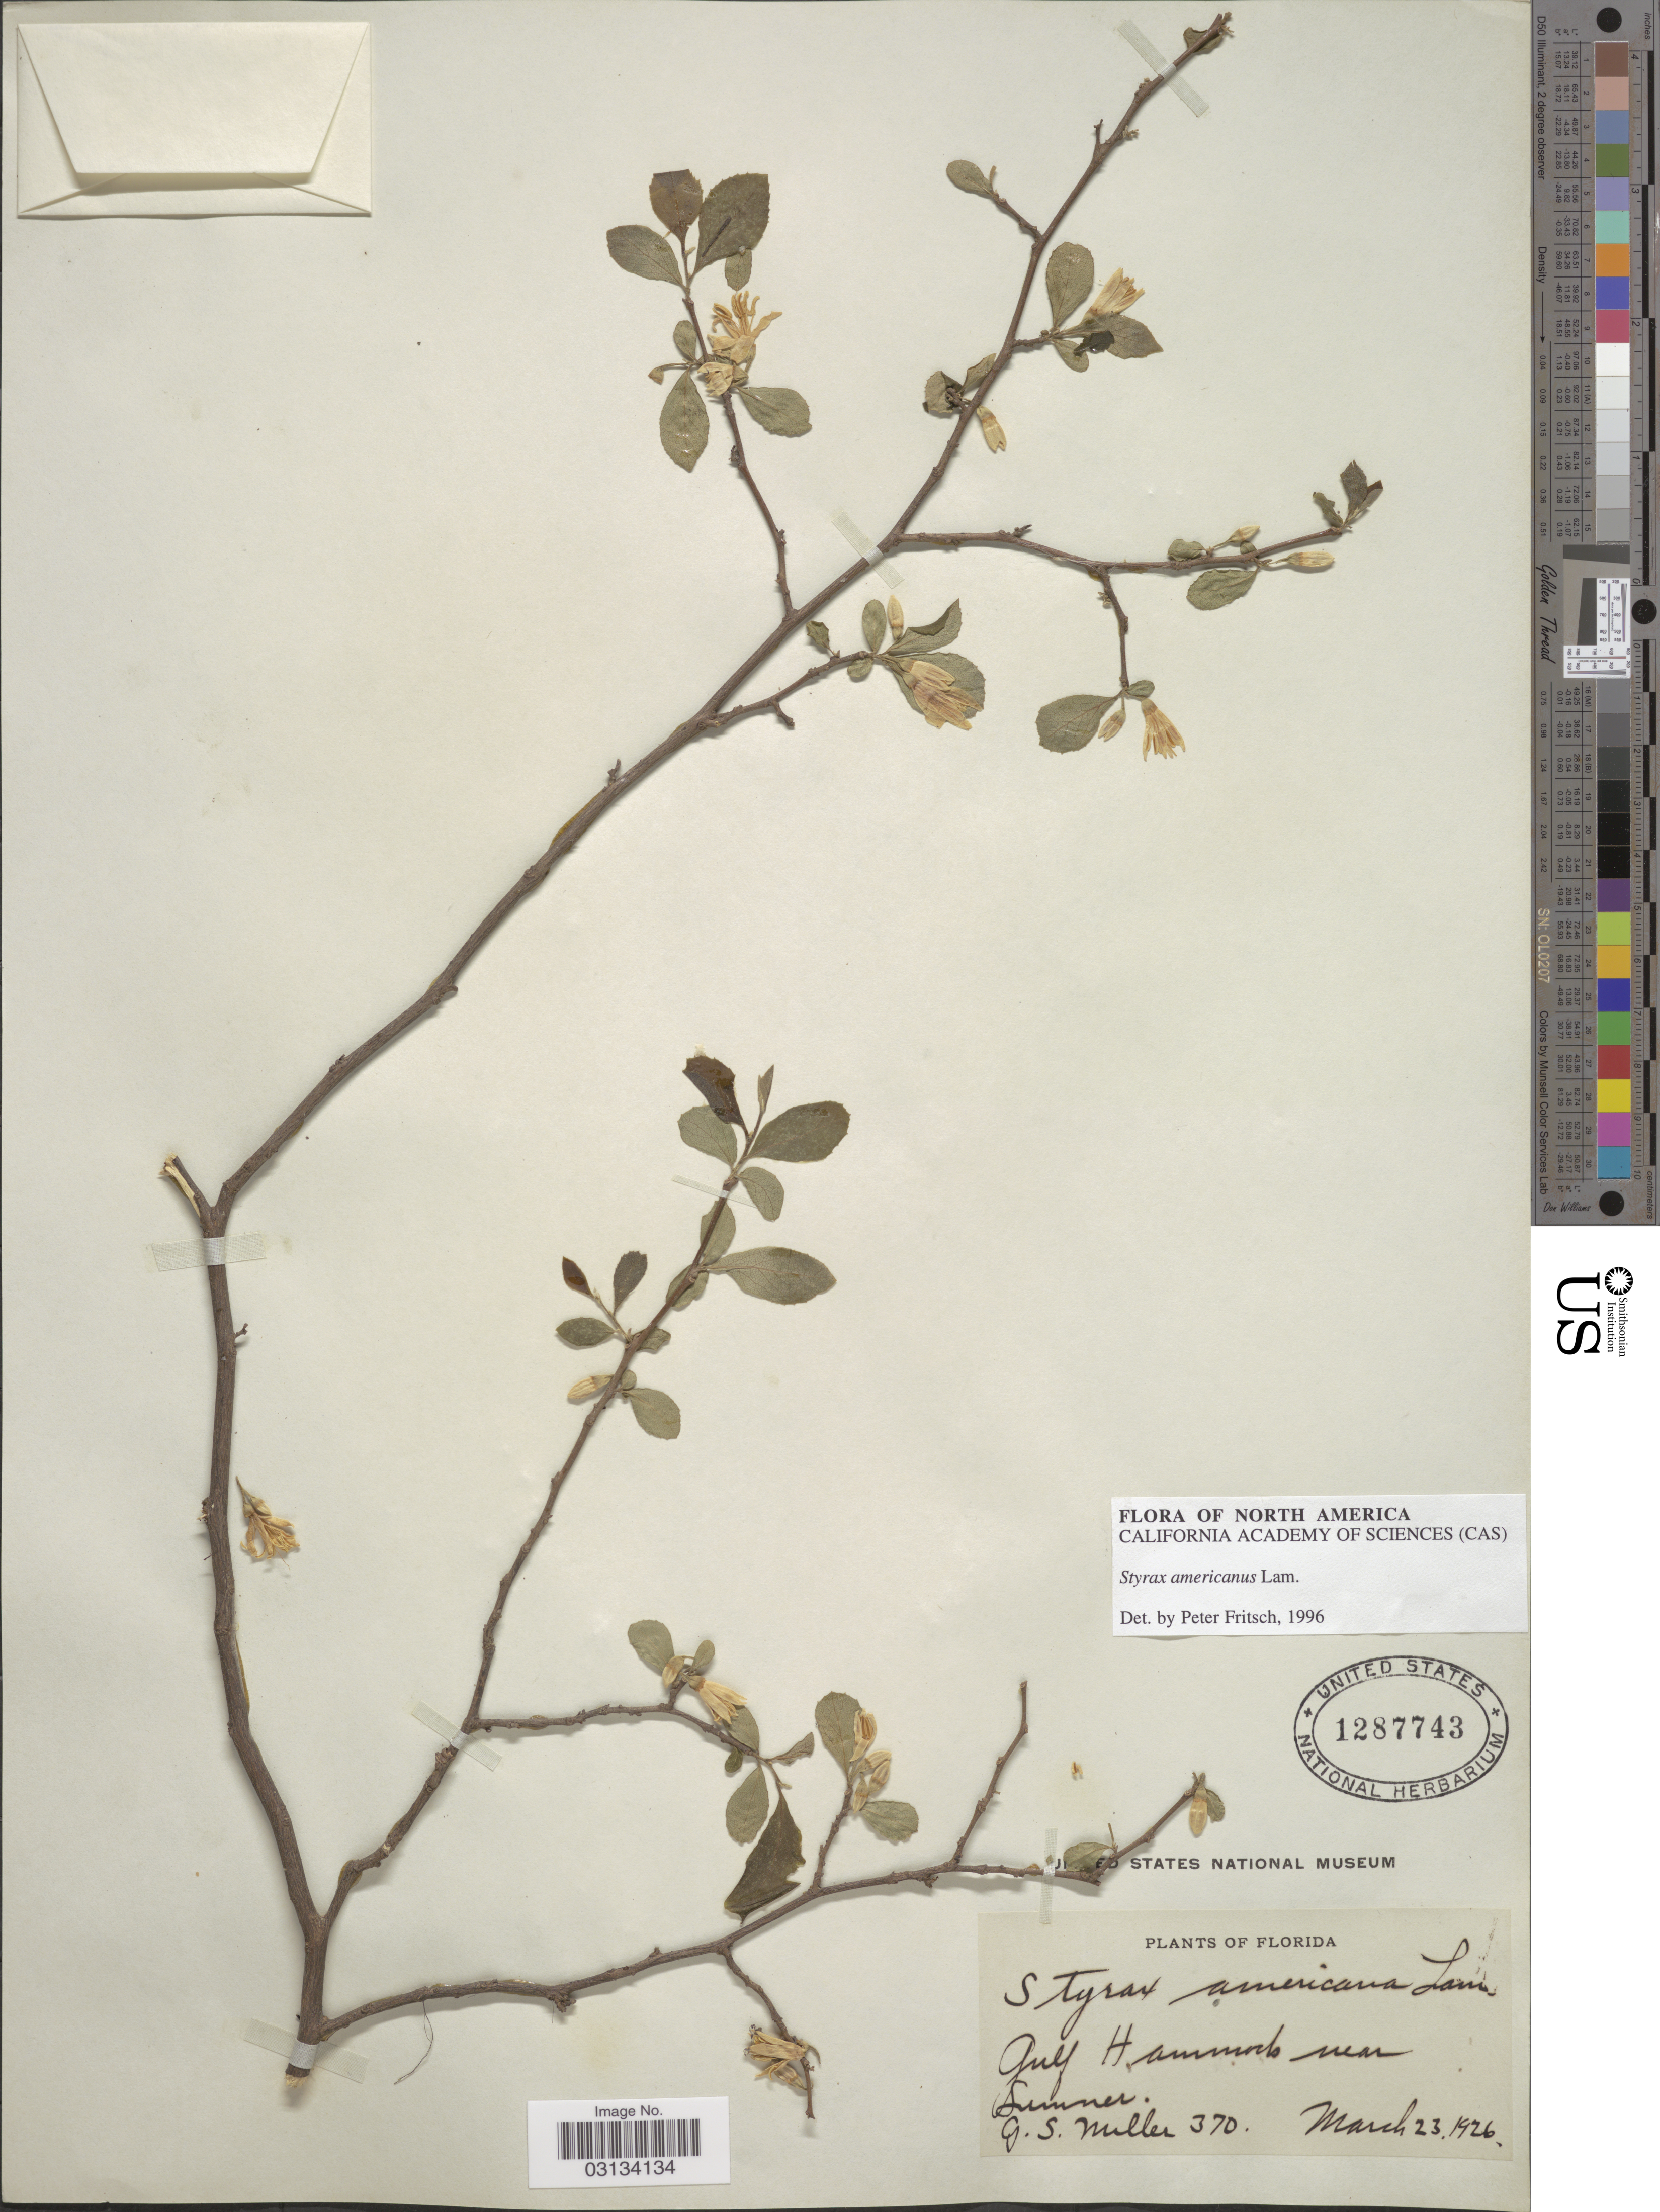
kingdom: Plantae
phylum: Tracheophyta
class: Magnoliopsida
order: Ericales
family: Styracaceae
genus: Styrax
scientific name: Styrax americanus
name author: Lam.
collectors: G. S. Miller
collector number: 370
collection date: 1926-03-23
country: United States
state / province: Florida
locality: Gulf Hammock near Sumner.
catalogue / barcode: US 1287743